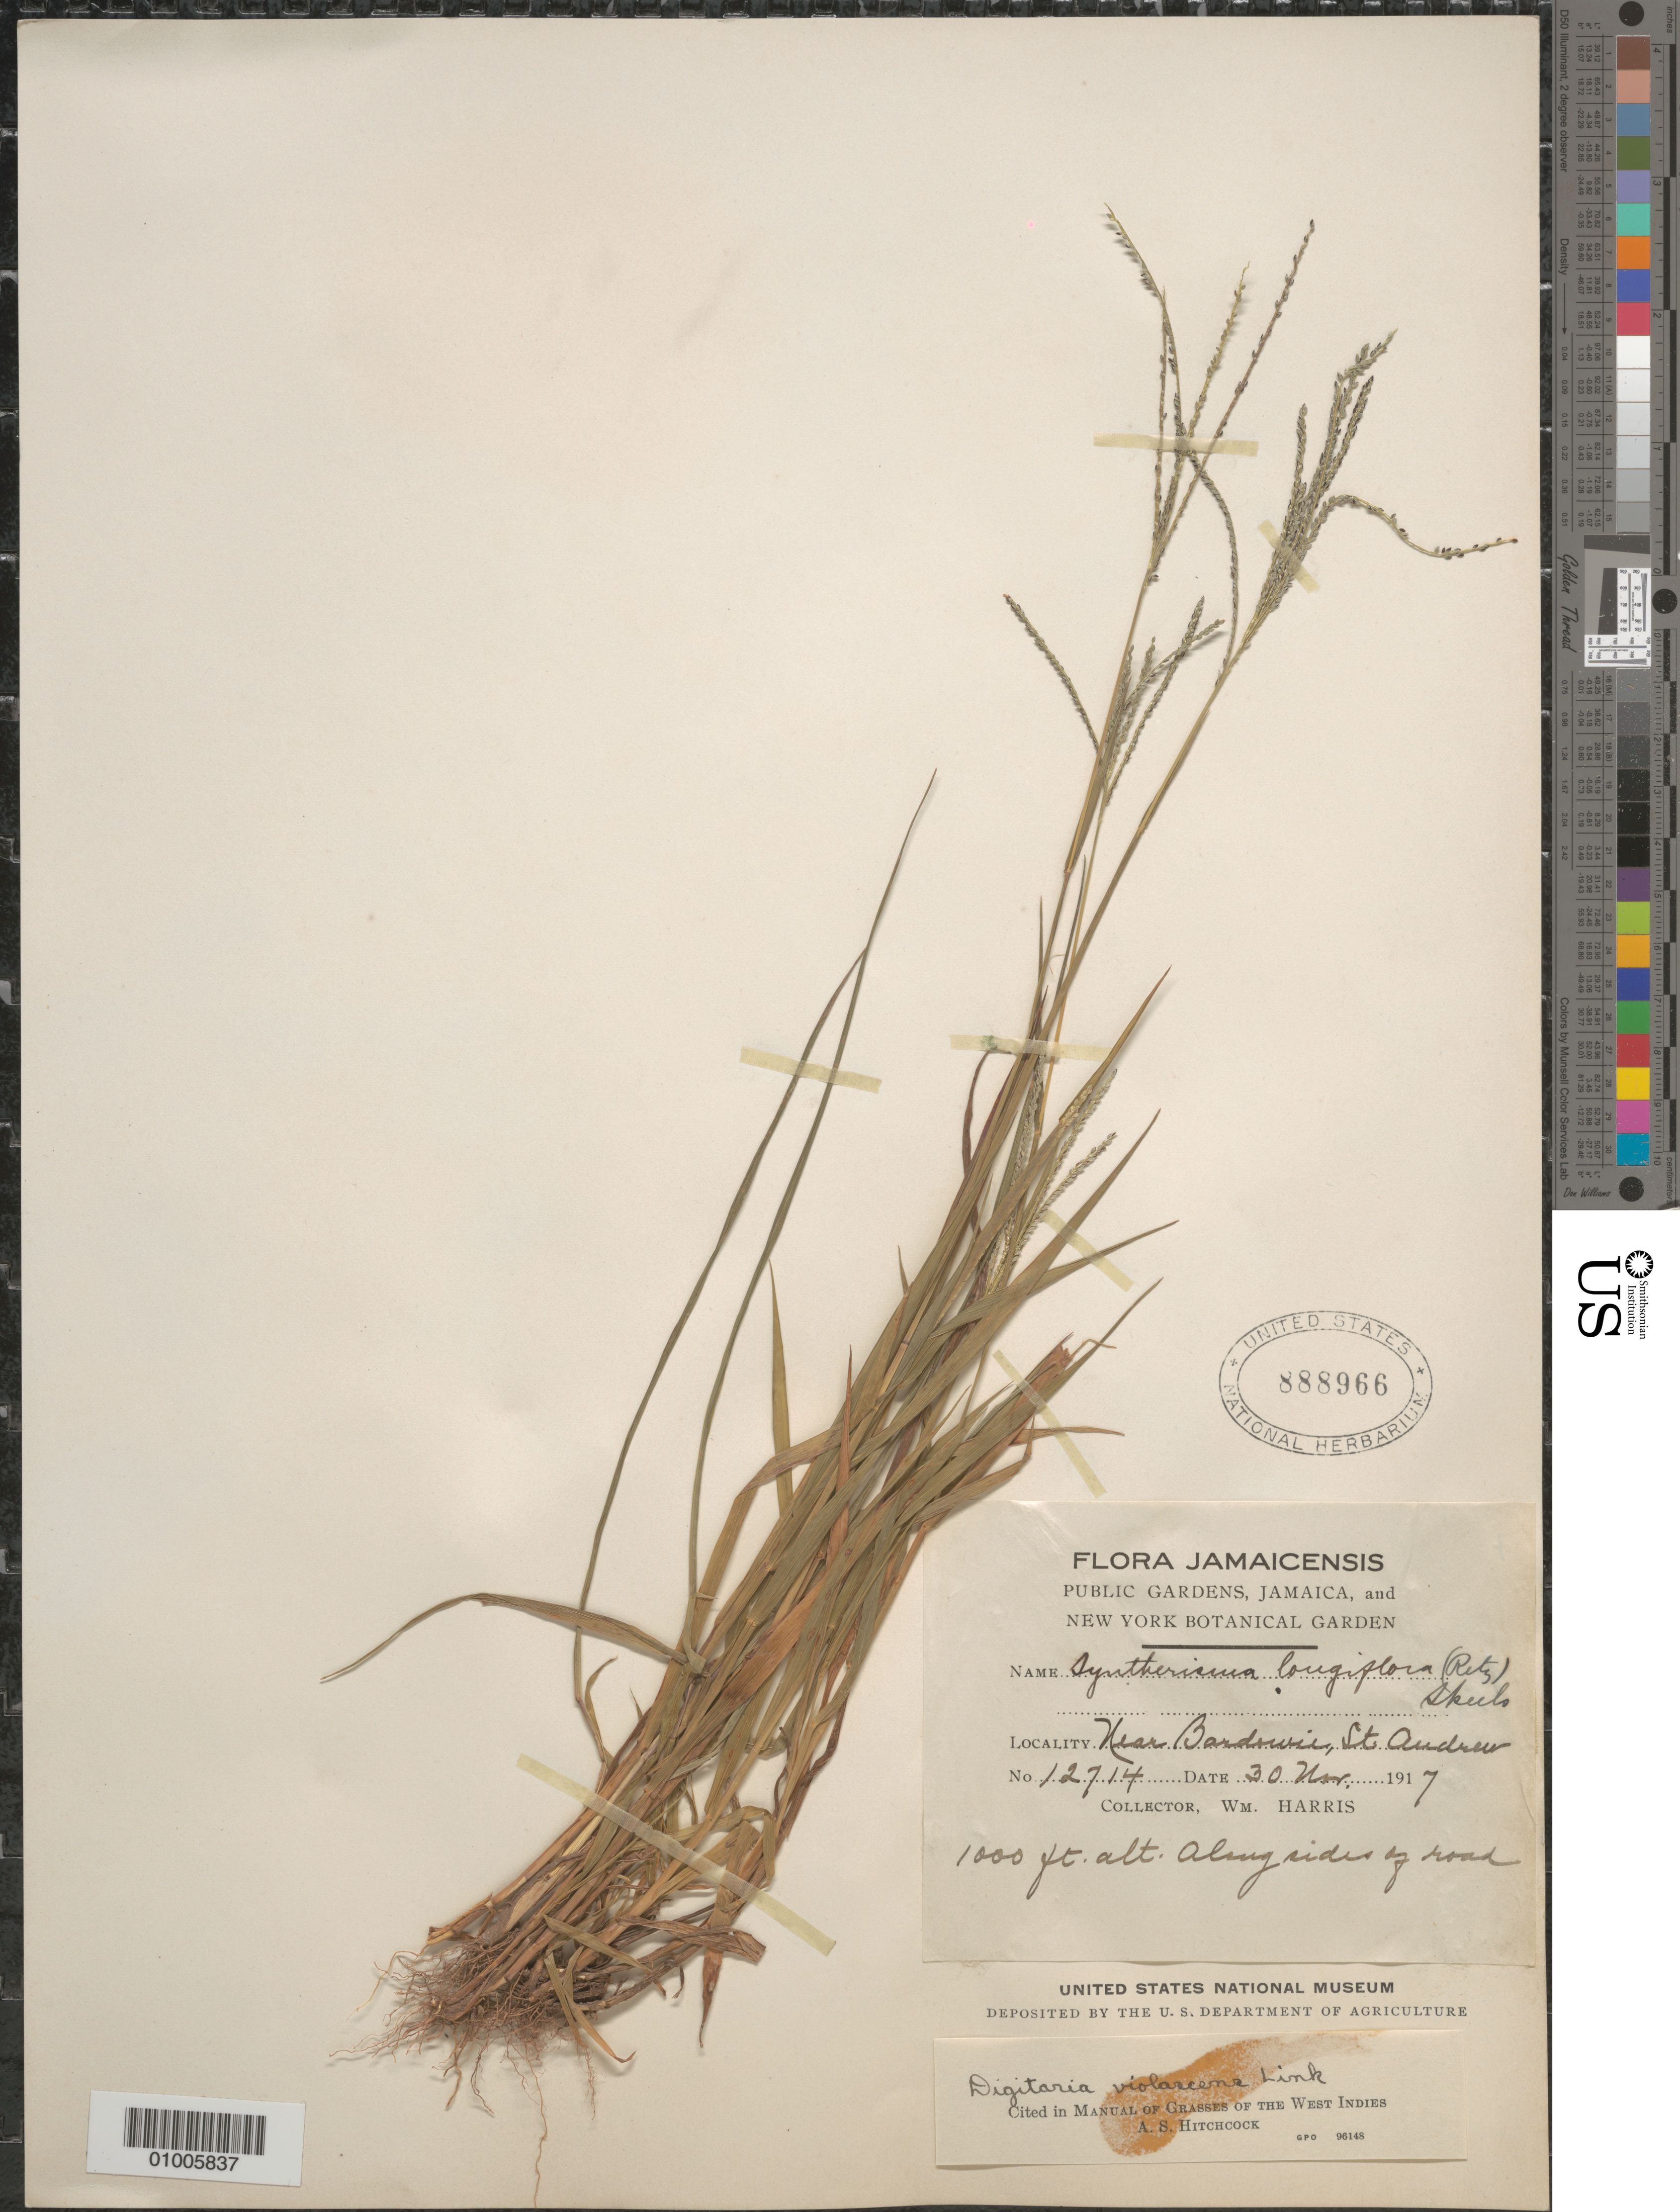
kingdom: Plantae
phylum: Tracheophyta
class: Liliopsida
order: Poales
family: Poaceae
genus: Digitaria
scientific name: Digitaria violascens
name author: Link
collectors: W. H. Harris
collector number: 12714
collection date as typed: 30 Nov 1917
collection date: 1917-11-30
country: Jamaica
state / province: Saint Andrew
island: Jamaica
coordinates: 0 N, 0 E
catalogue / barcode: US 888966